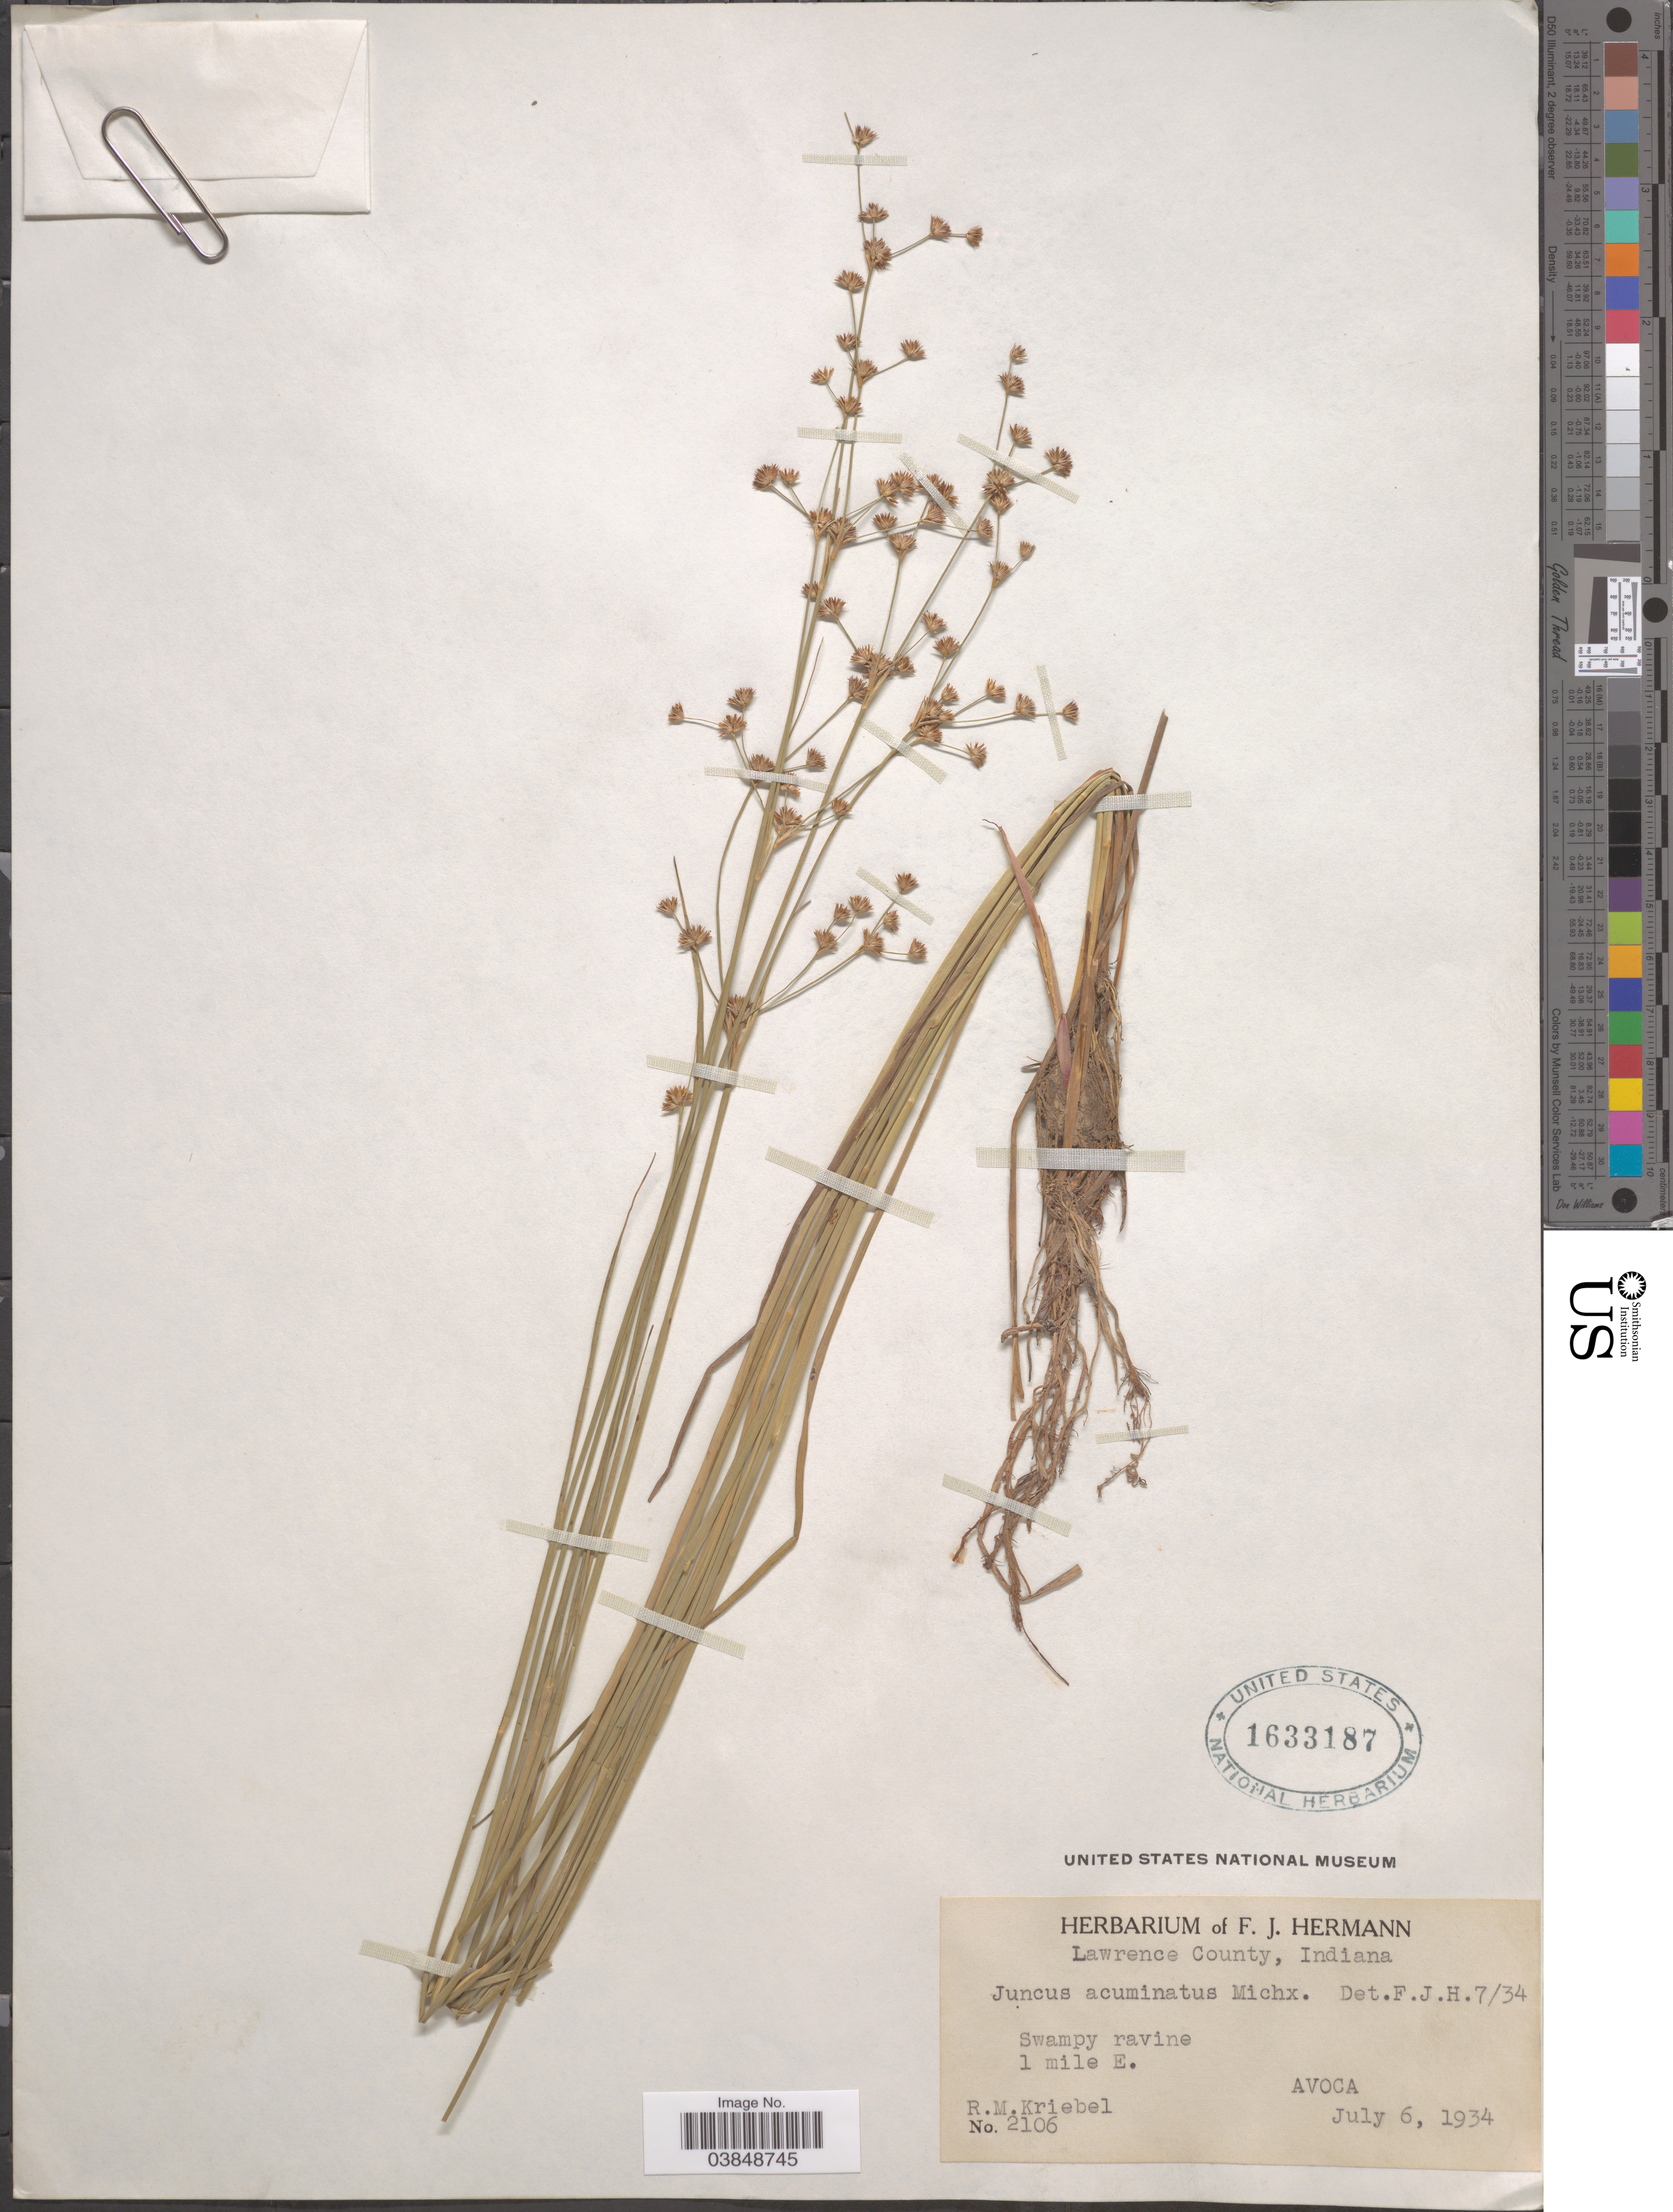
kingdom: Plantae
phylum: Tracheophyta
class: Liliopsida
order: Poales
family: Juncaceae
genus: Juncus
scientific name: Juncus acuminatus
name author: Michx.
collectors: R. M. Kriebel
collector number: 2106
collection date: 1934-07-06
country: United States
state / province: Indiana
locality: Lawrence County. Swampy ravine. 1 mile E. Avoca.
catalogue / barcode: US 1633187